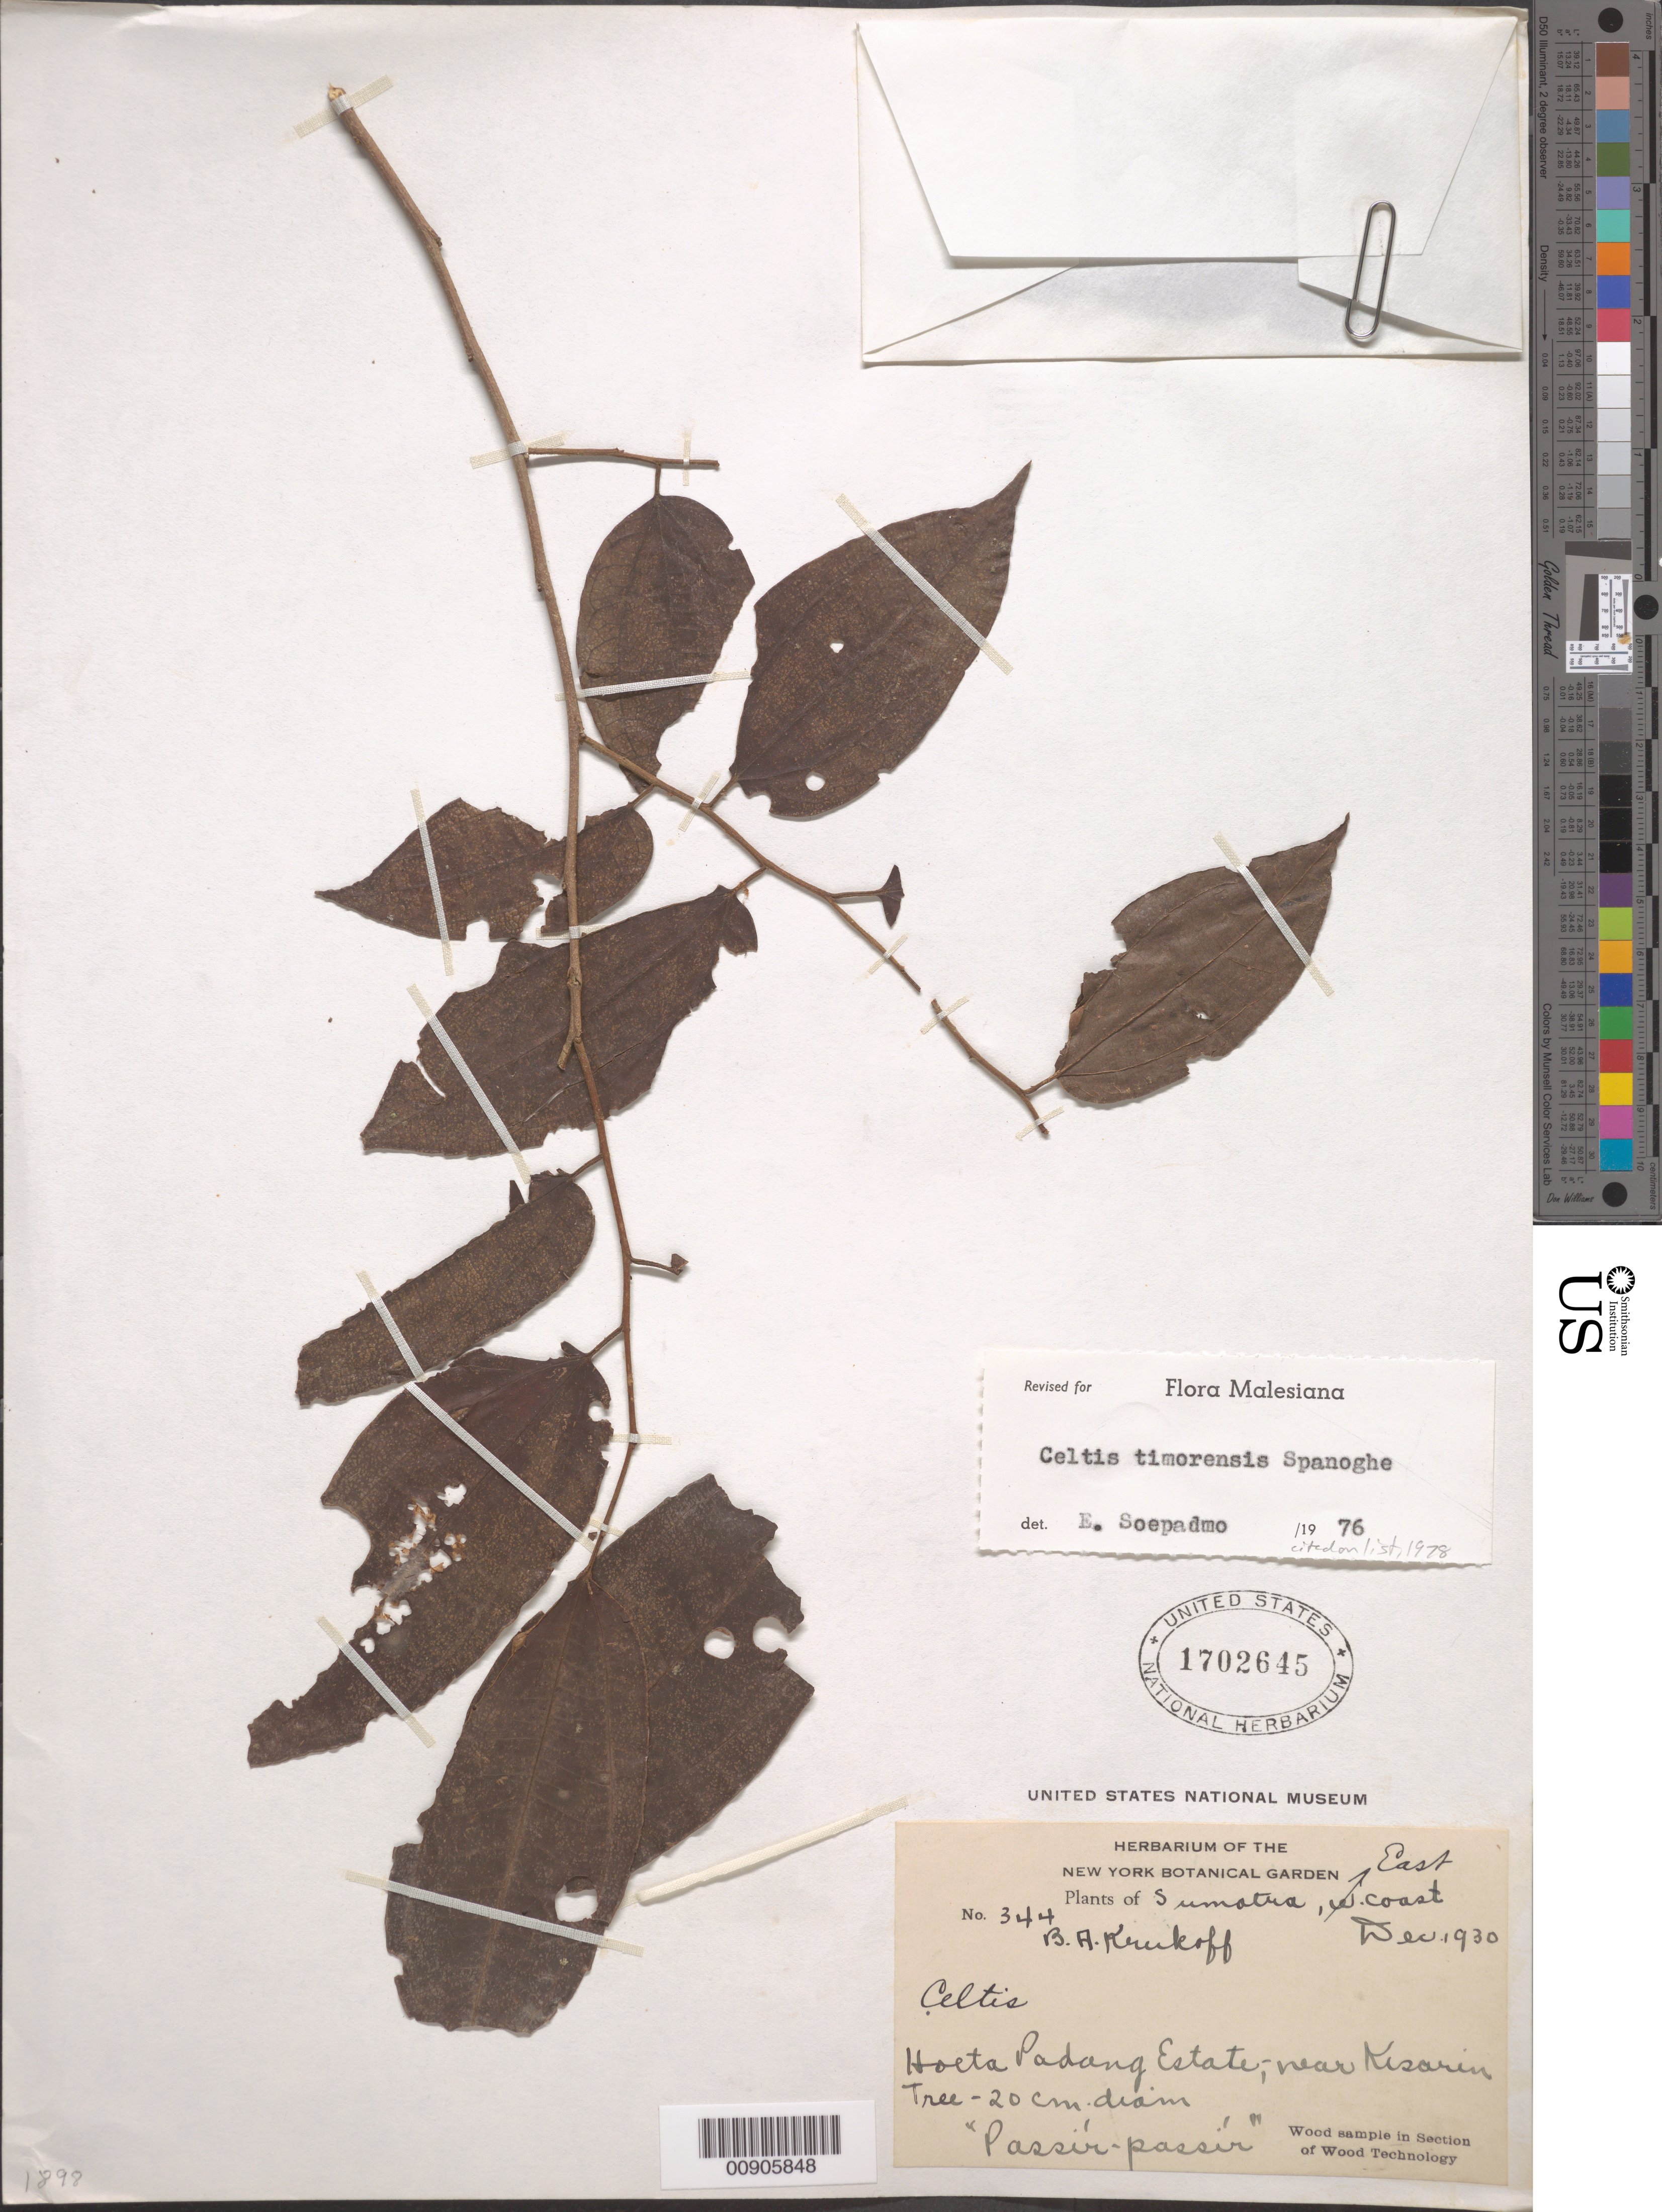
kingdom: Plantae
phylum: Tracheophyta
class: Magnoliopsida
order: Rosales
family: Cannabaceae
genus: Celtis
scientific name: Celtis timorensis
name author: Spanoghe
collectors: B. A. Krukoff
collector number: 344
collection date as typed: Dec 1930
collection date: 1930-12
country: Indonesia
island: Sumatra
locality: East Coast, Kisarim, Hoeta Padang Estate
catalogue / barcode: US 1702645